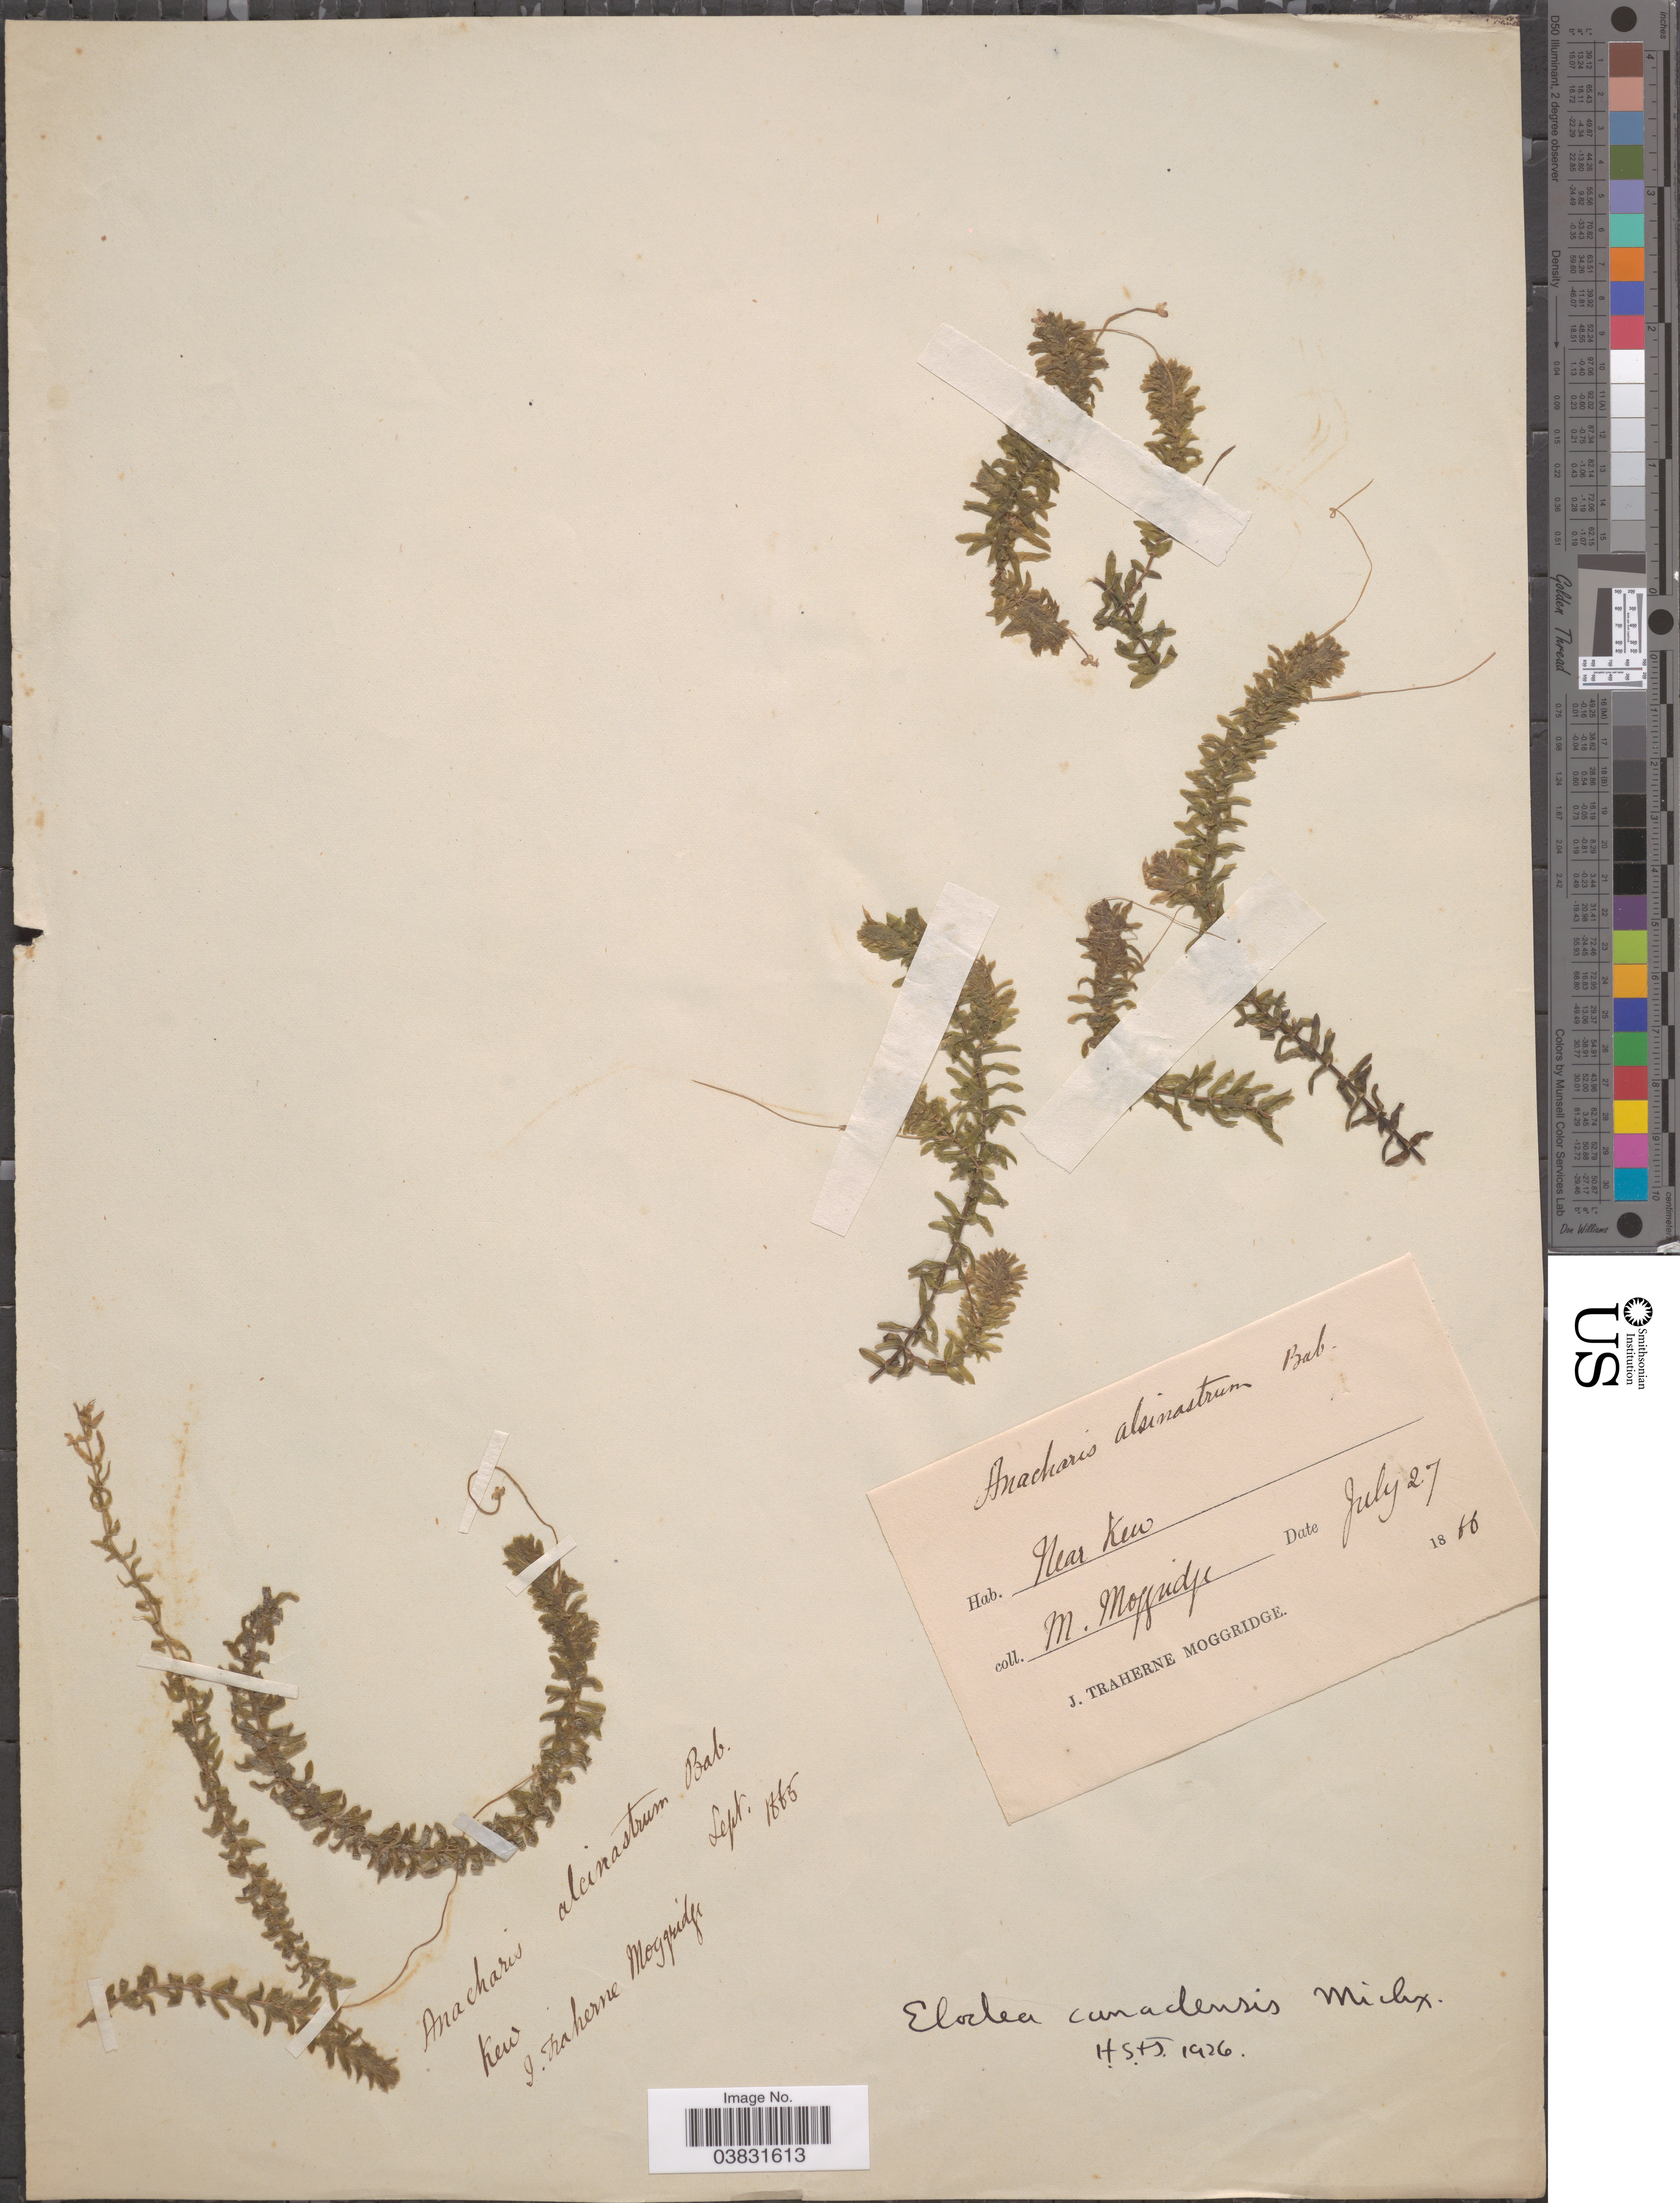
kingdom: Plantae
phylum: Tracheophyta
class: Liliopsida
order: Alismatales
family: Hydrocharitaceae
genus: Elodea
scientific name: Elodea canadensis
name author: Michx.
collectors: M. Moggridge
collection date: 1866-07-27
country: United Kingdom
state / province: England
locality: Near Kew.